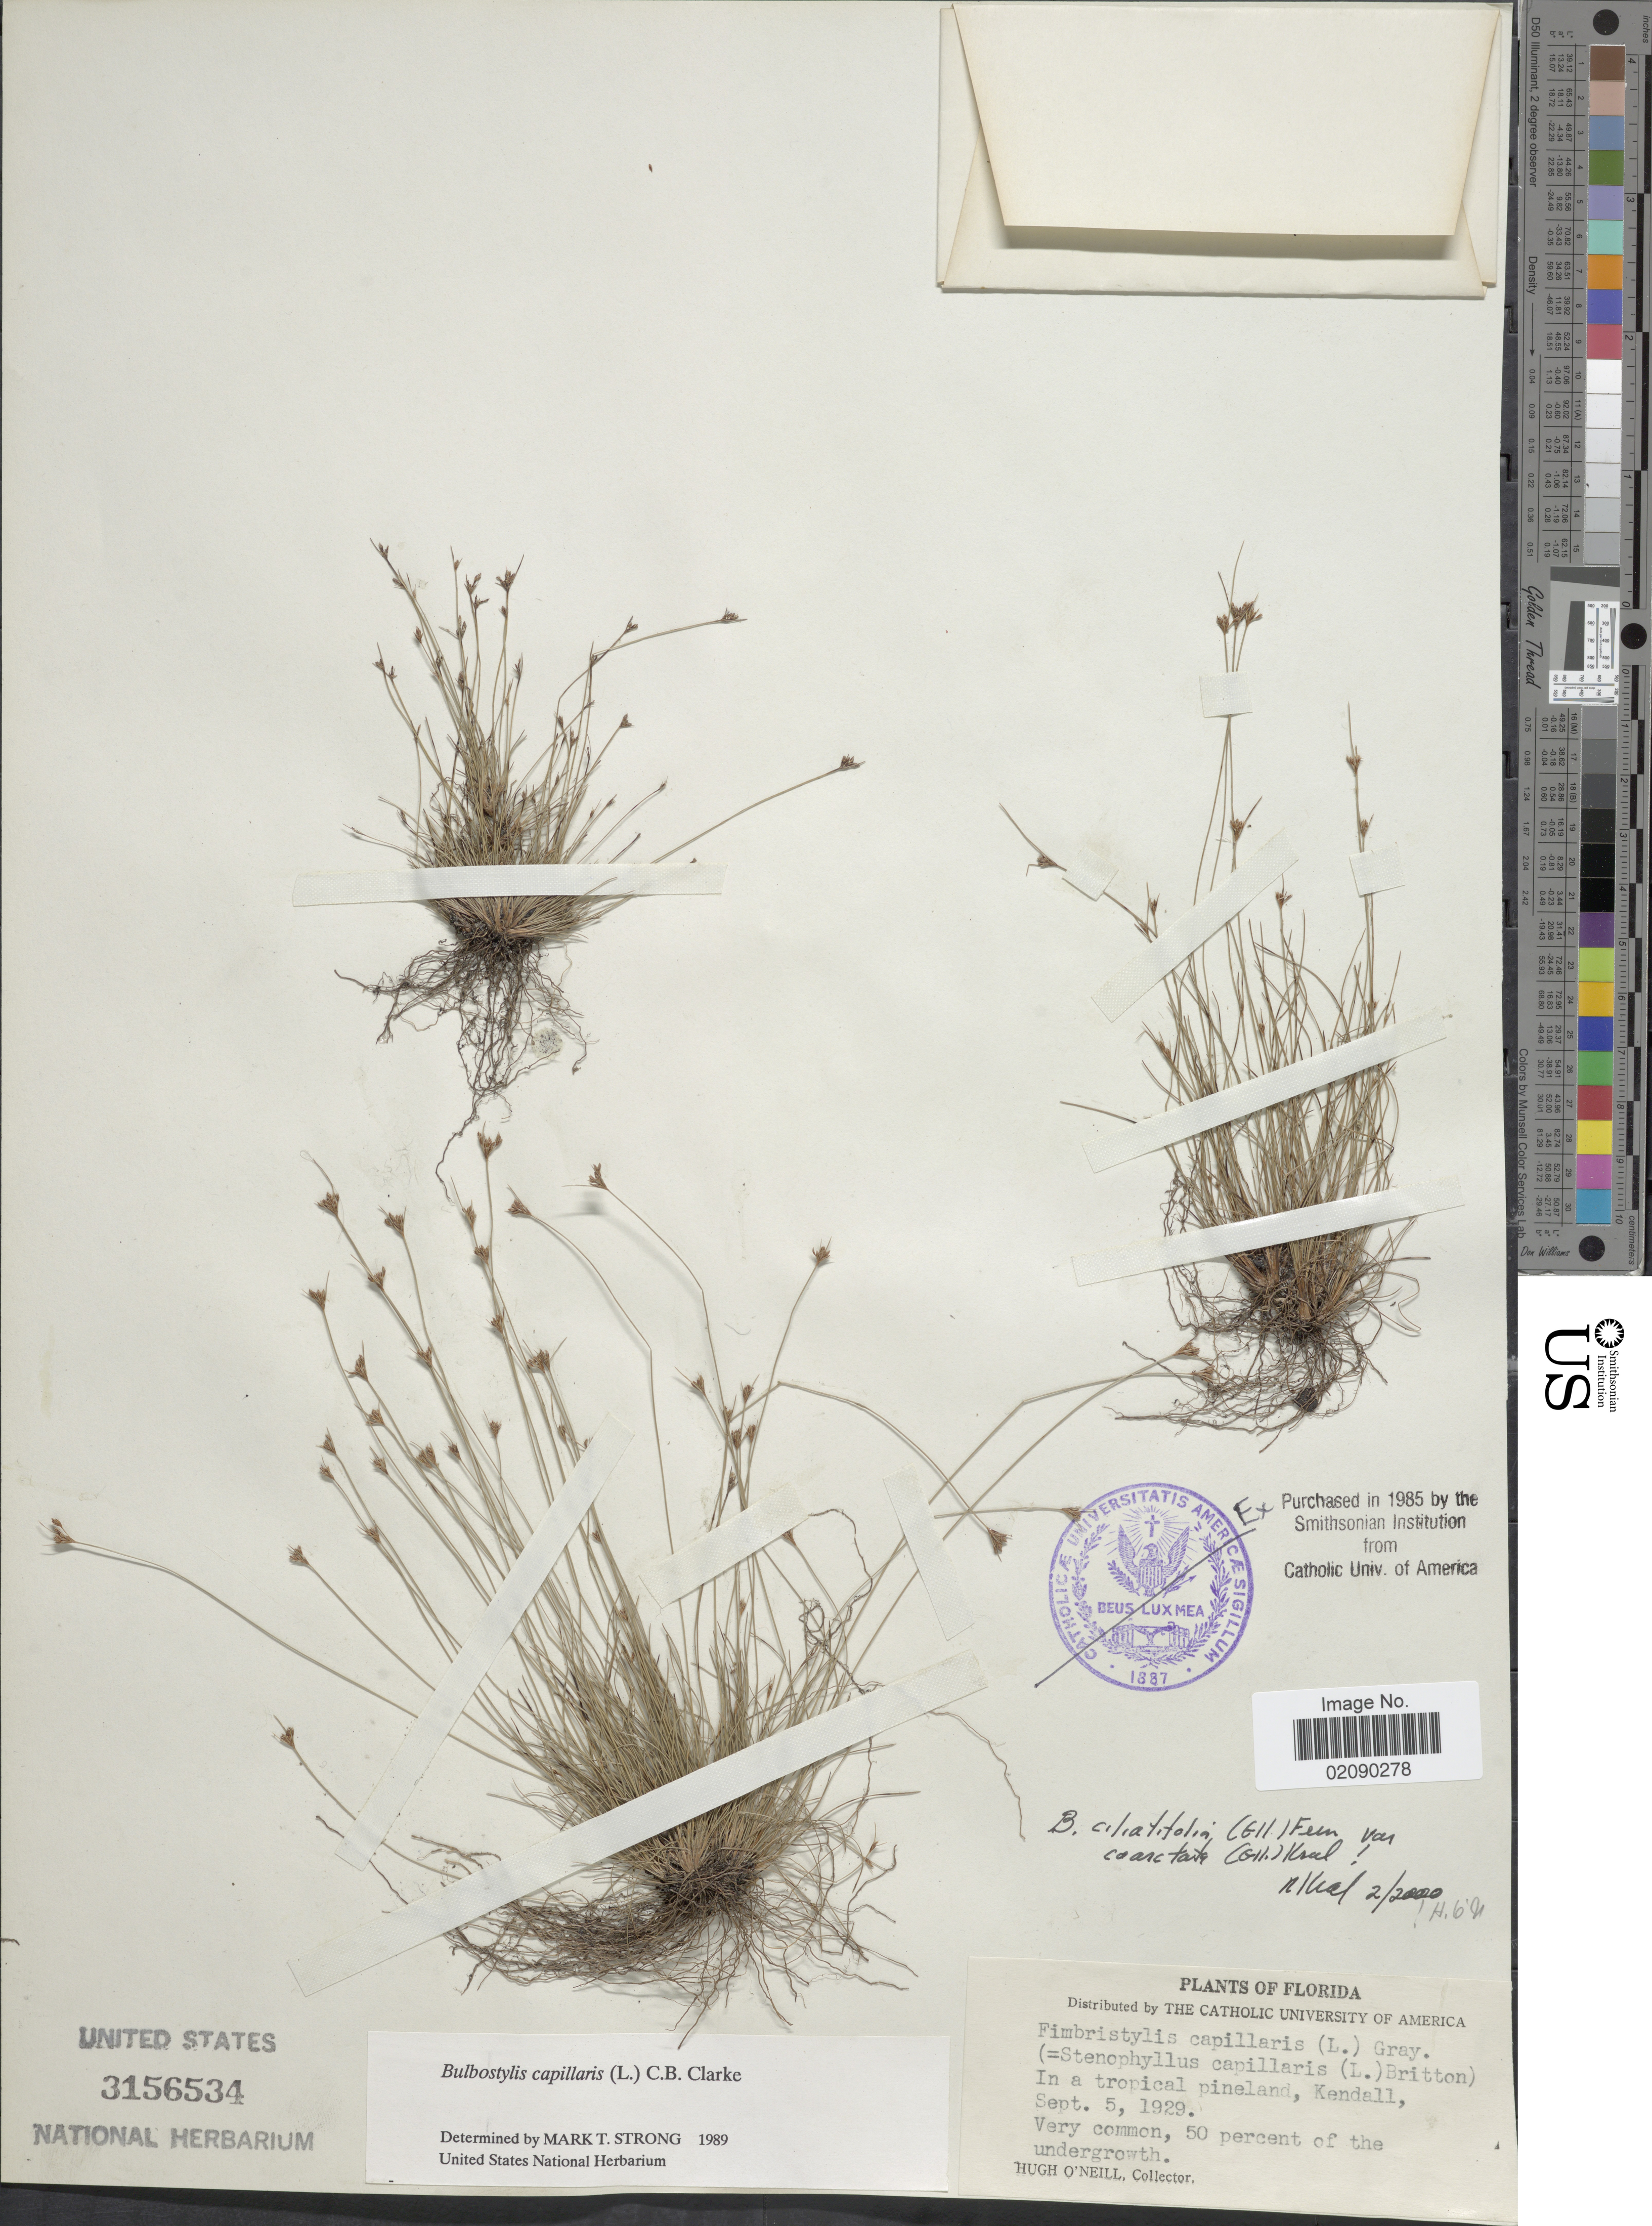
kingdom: Plantae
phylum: Tracheophyta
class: Liliopsida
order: Poales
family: Cyperaceae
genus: Bulbostylis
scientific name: Bulbostylis ciliatifolia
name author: (Elliott) Fernald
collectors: H. O'Neill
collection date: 1929-09-05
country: United States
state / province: Florida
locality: Kendall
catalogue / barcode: US 3156534